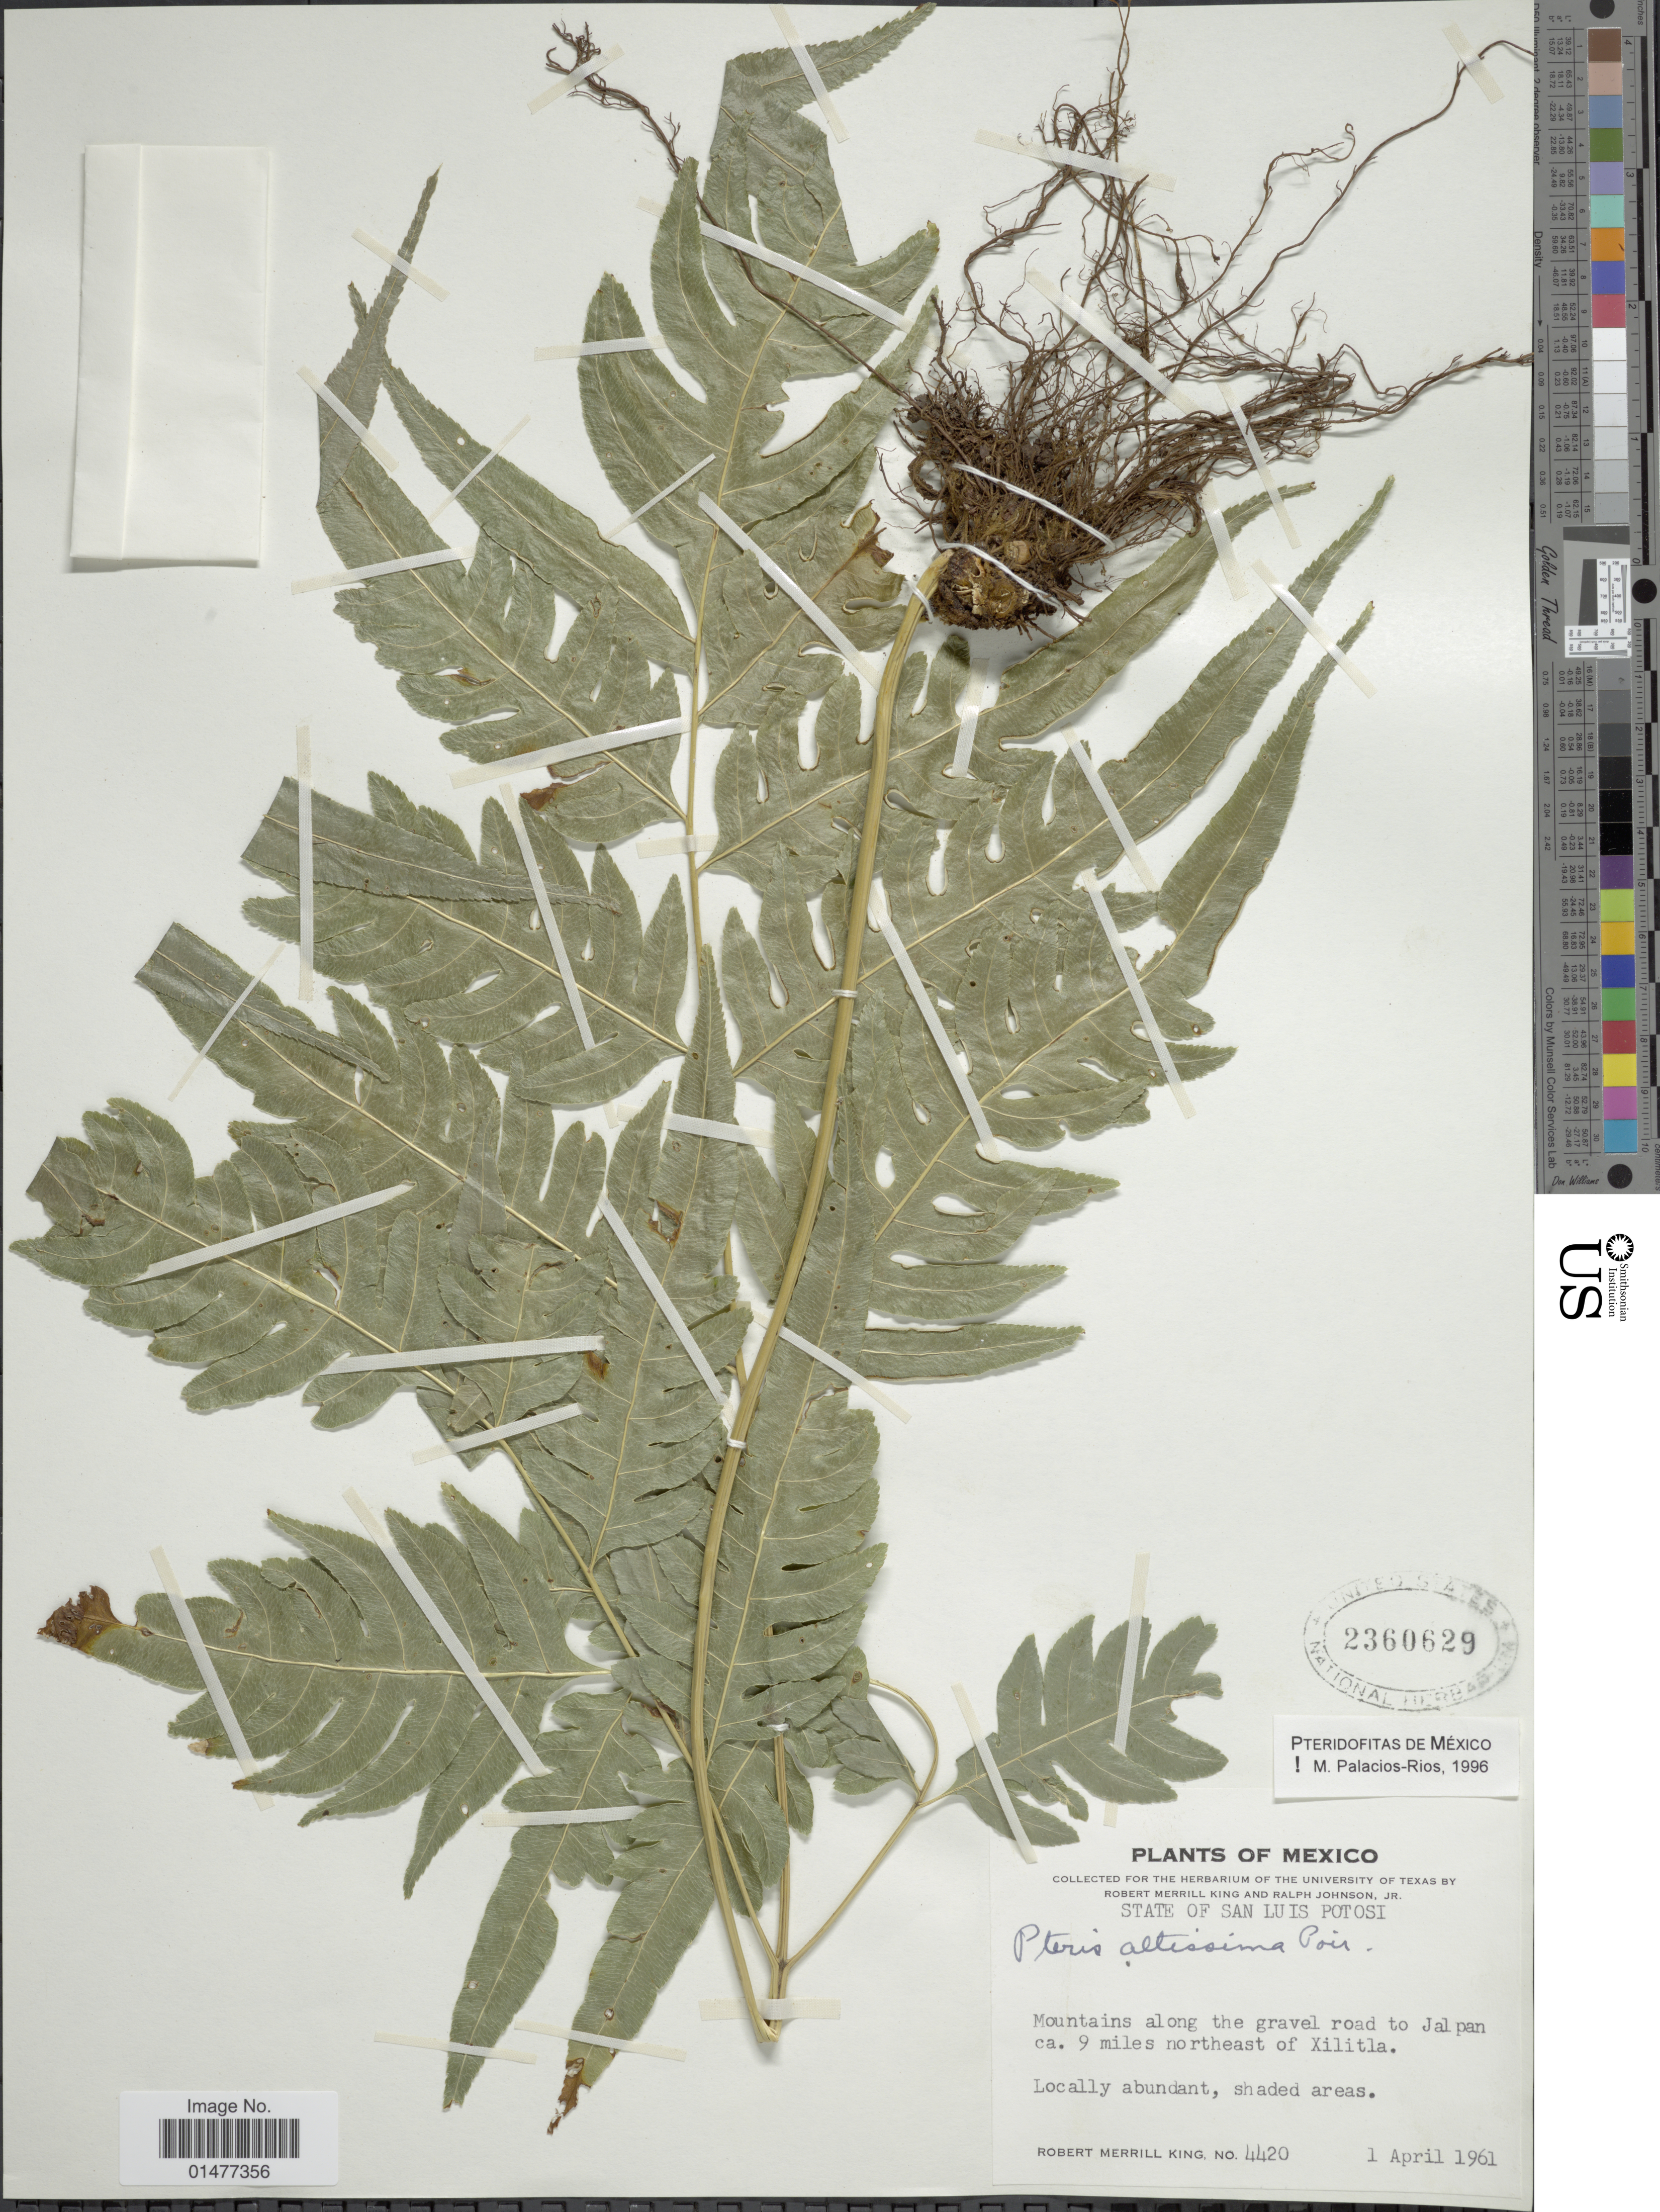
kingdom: Plantae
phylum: Tracheophyta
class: Polypodiopsida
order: Polypodiales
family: Pteridaceae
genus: Pteris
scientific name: Pteris altissima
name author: Poir.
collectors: R. M. King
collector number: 4420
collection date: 1961-04-01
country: Mexico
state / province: San Luis Potosí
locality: Plants of Mexico, Mountains along the gravel road to Jalpan ca. 9 miles northeast of Xilitla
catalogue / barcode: US 2360629